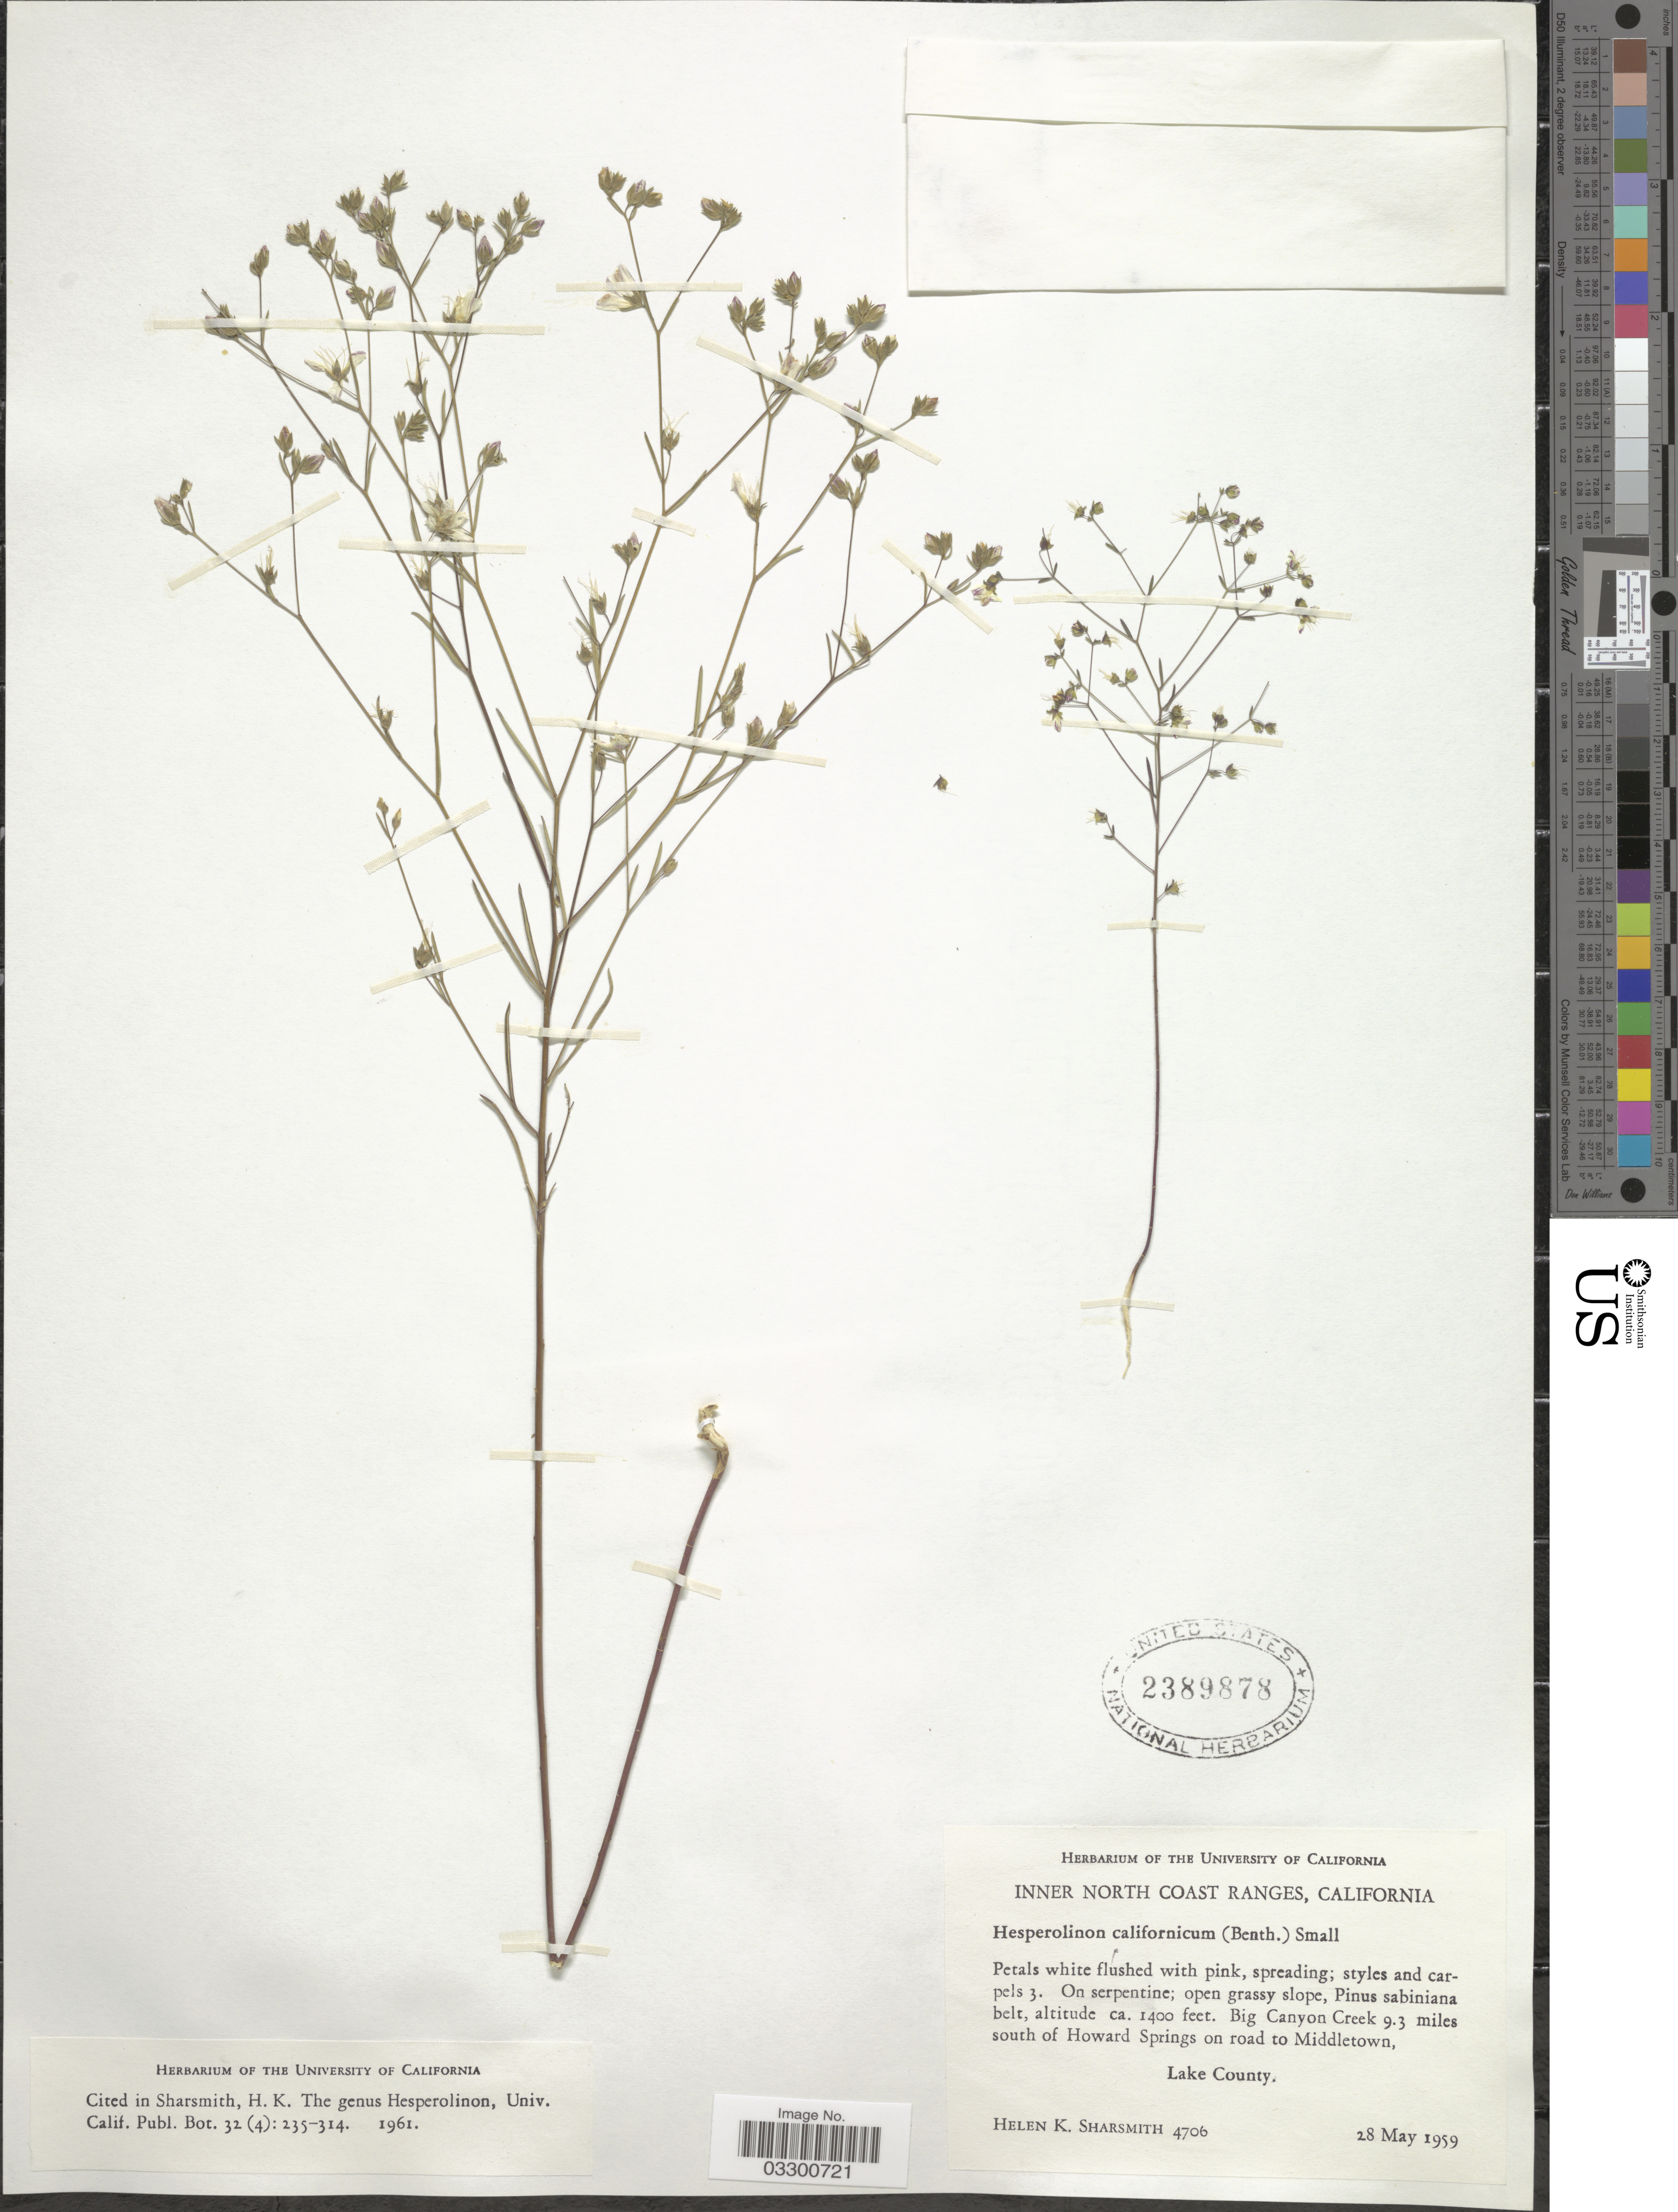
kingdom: Plantae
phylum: Tracheophyta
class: Magnoliopsida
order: Malpighiales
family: Linaceae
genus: Linum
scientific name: Linum californicum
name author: Benth.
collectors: H. Sharsmith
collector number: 4706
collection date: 1959-05-28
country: United States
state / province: California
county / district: Lake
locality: Inner North Coast Ranges. Big Canyon Creek 9.3 miles south of Howard Springs on road to Middletown, Lake County.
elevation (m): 427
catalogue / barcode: US 2389878